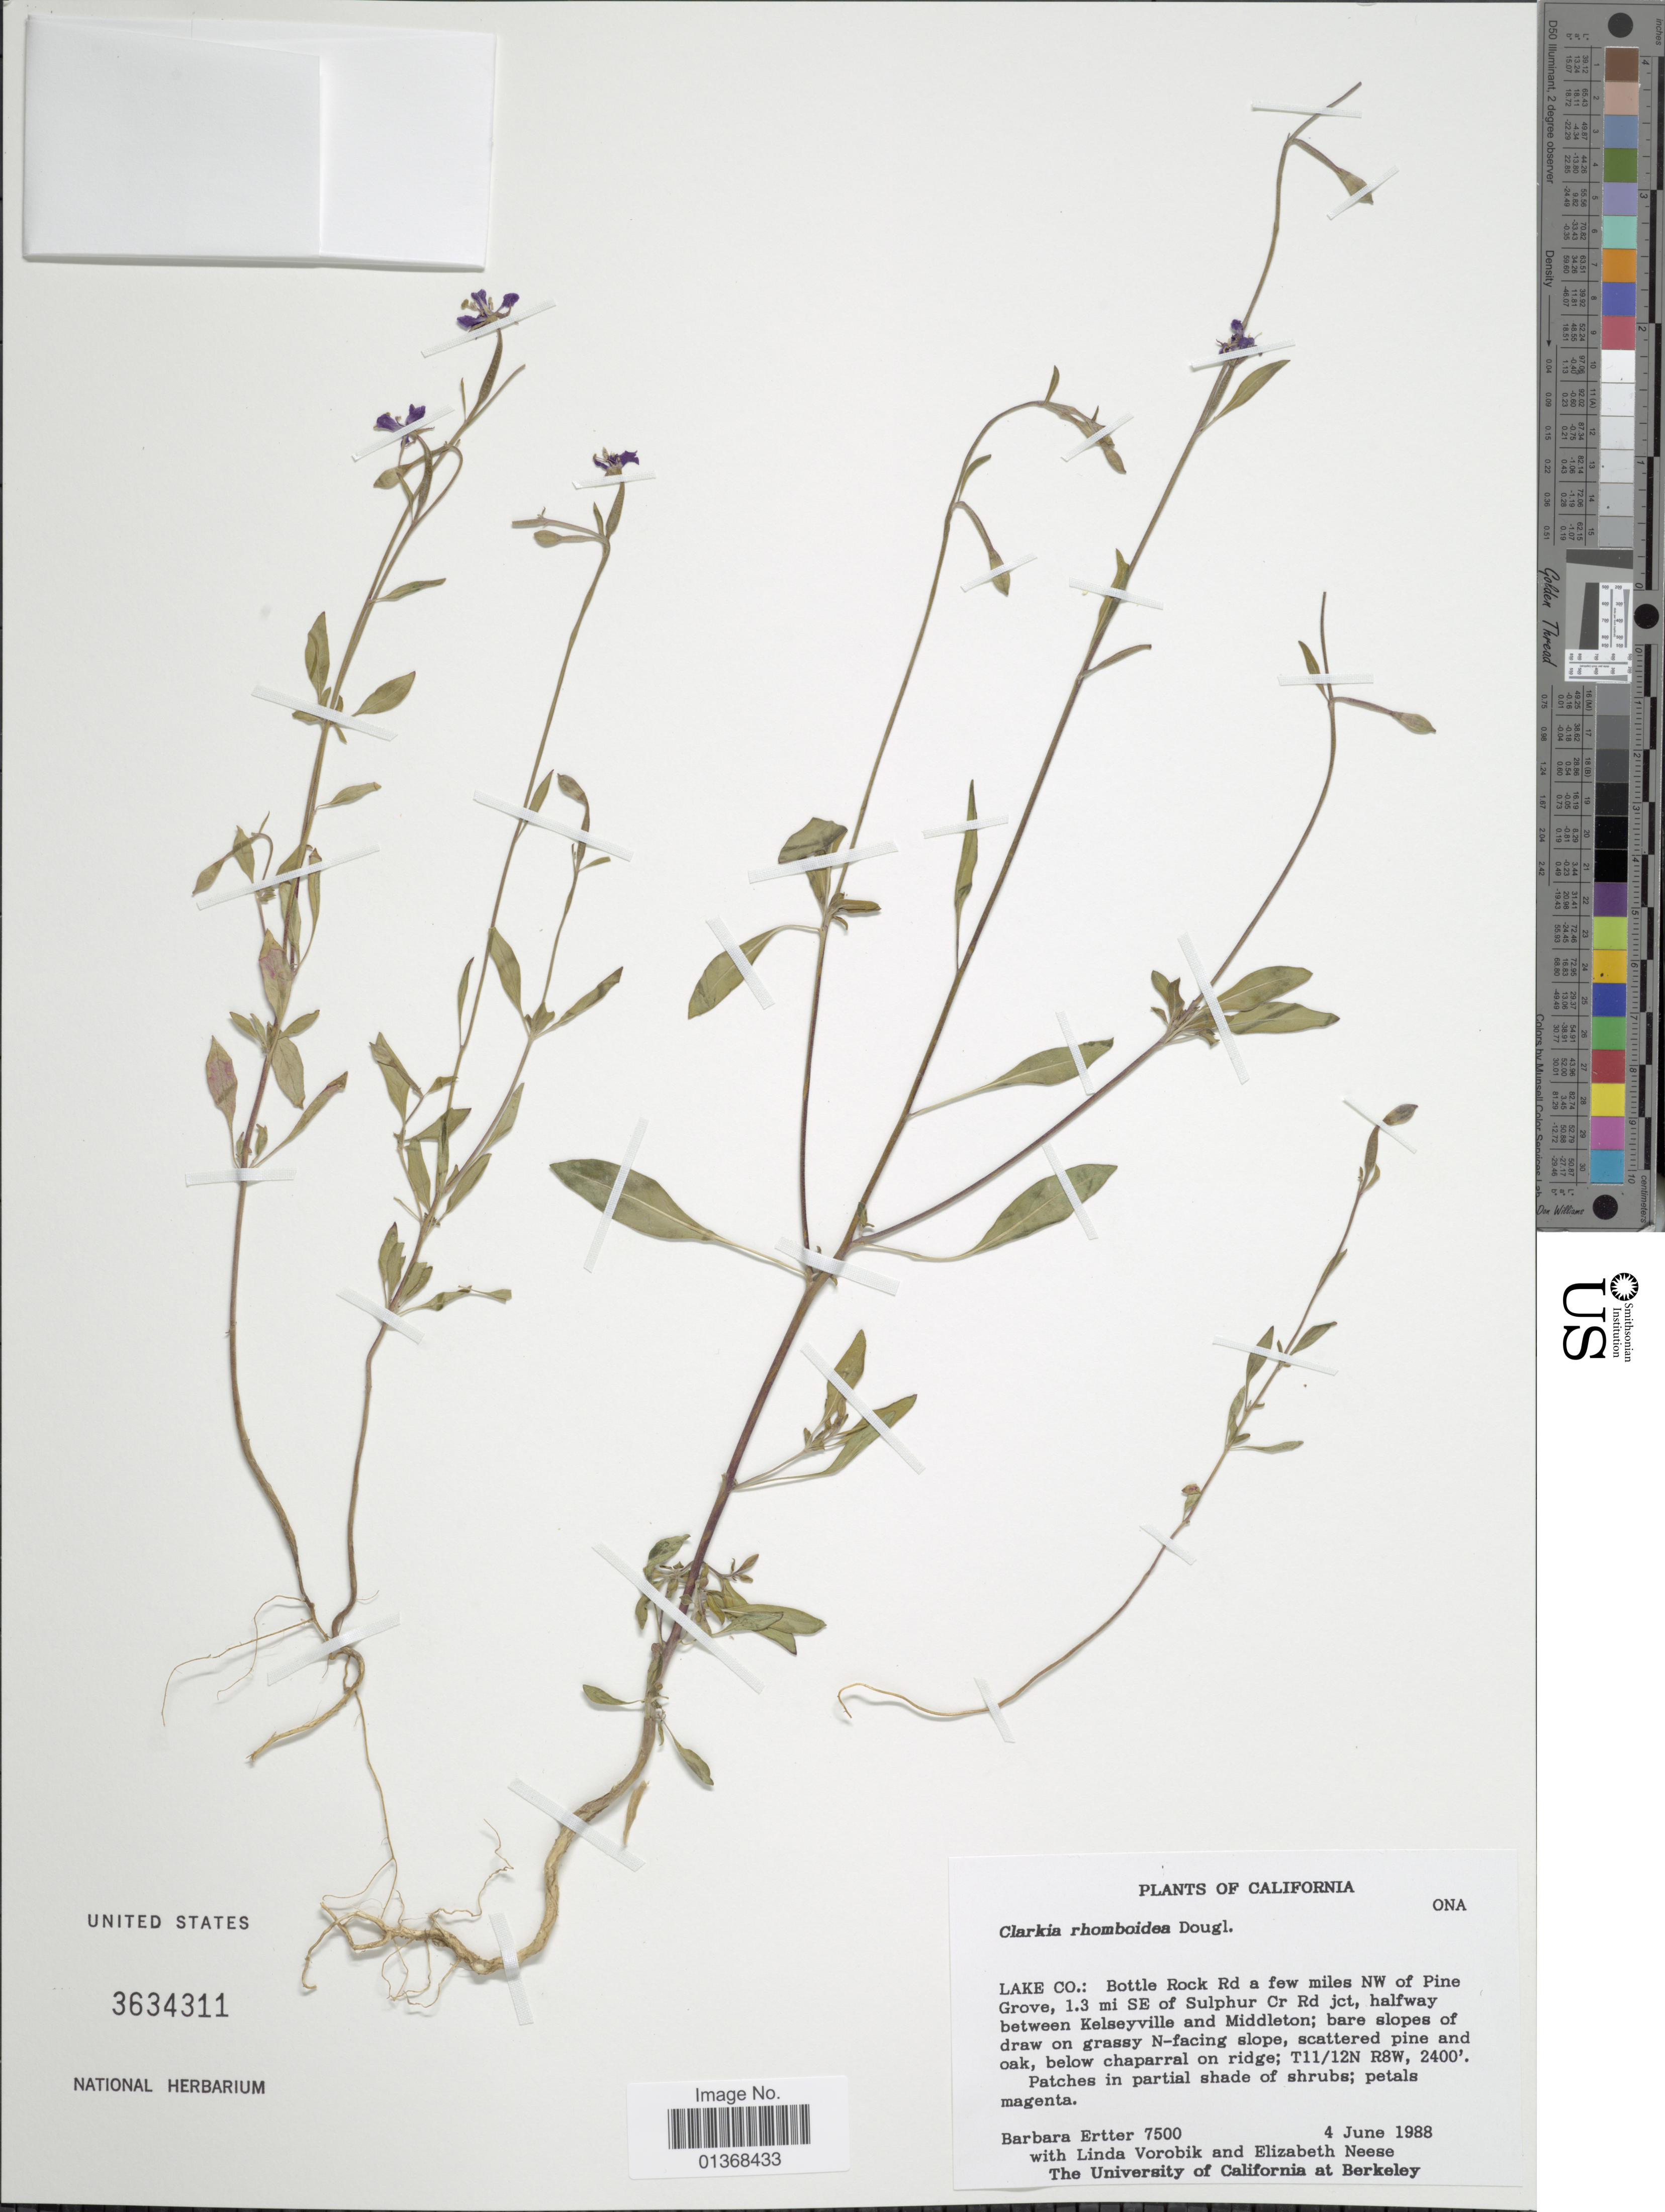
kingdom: Plantae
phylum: Tracheophyta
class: Magnoliopsida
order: Myrtales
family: Onagraceae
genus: Clarkia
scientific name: Clarkia rhomboidea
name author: Douglas ex Hook.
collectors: B. Ertter, L. Vorobik & E. C Neese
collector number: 7500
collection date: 1988-06-04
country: United States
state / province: California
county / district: Lake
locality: Lake Co.: Bottle Rock Rd a few miles NW of Pine Grove, 1.3 mi SE of Sulphur Cr Rd jct, halfway between Kelseyville and Middleton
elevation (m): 732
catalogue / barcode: US 3634311